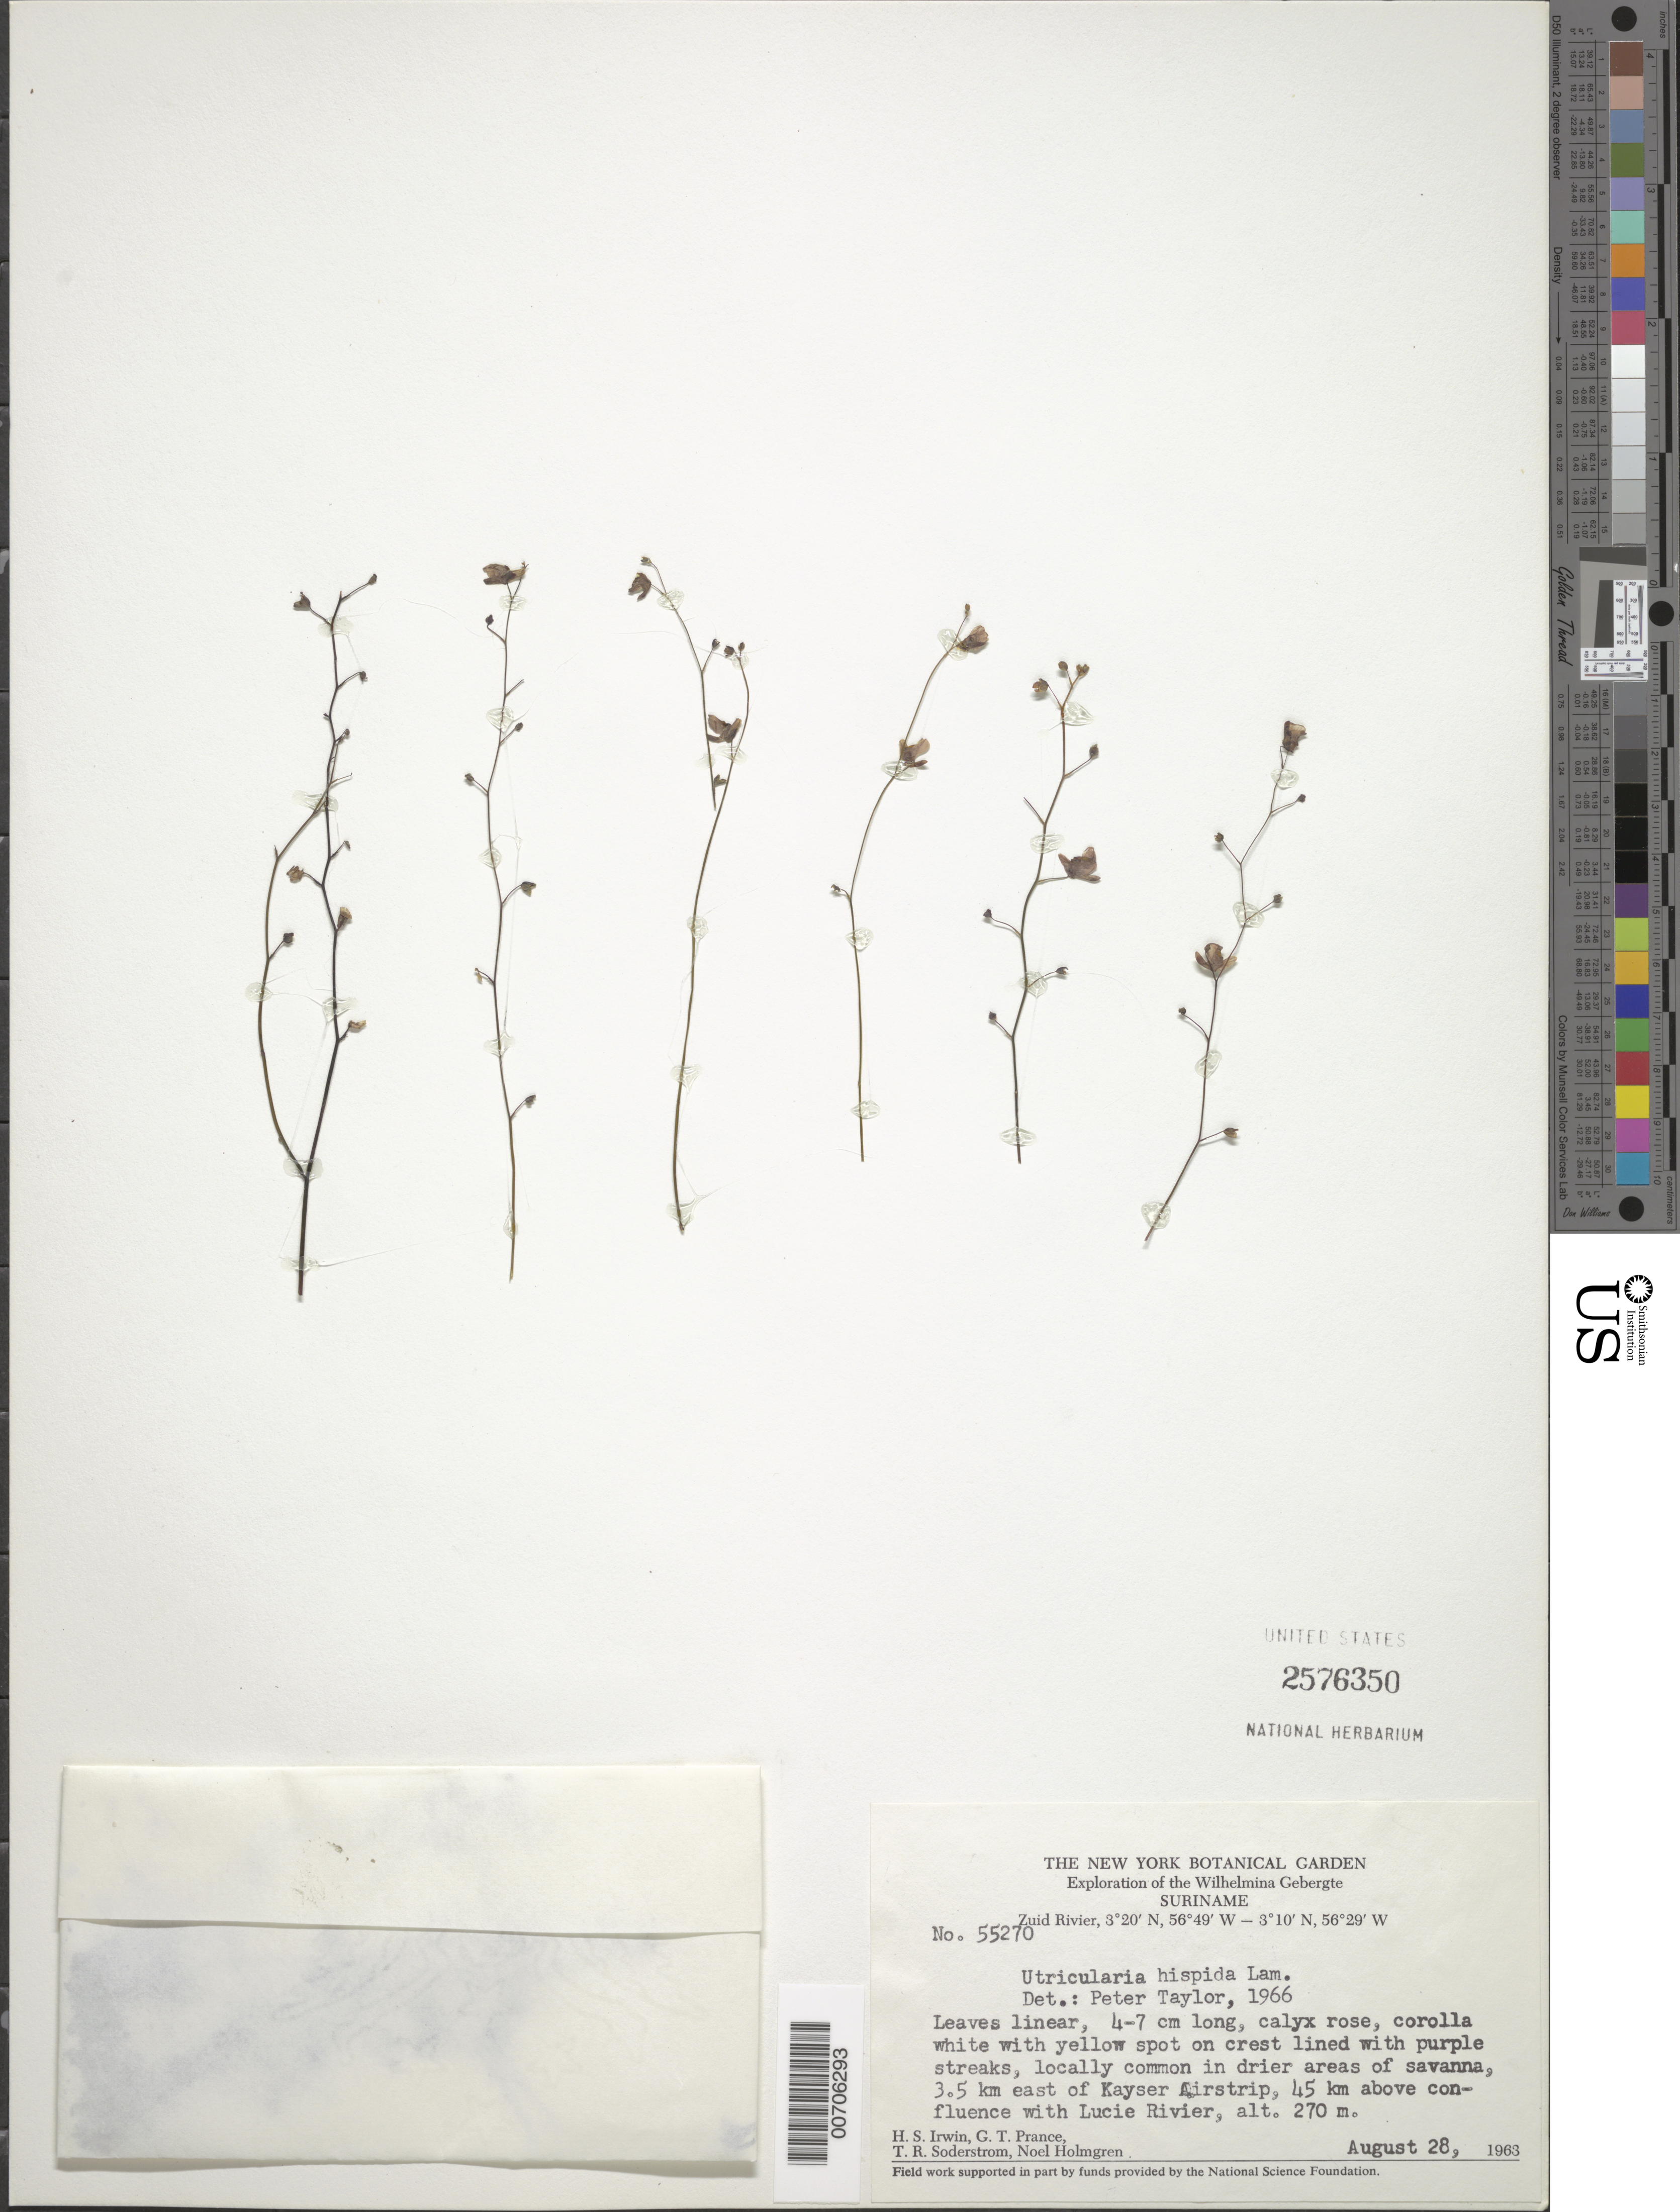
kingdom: Plantae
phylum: Tracheophyta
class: Magnoliopsida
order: Lamiales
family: Lentibulariaceae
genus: Utricularia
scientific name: Utricularia hispida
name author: Lam.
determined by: Taylor, P.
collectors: H. Irwin, G. T. Prance, T. R. Soderstrom & N. H. Holmgren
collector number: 55270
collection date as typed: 28-Aug-63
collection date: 1963-08-28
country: Suriname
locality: Kayser Airstrip, 3.5 km east of; Zuid R., 45 km above confl. with Lucie R.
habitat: Drier areas around west margins of savanna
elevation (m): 270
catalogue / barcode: US 2576350